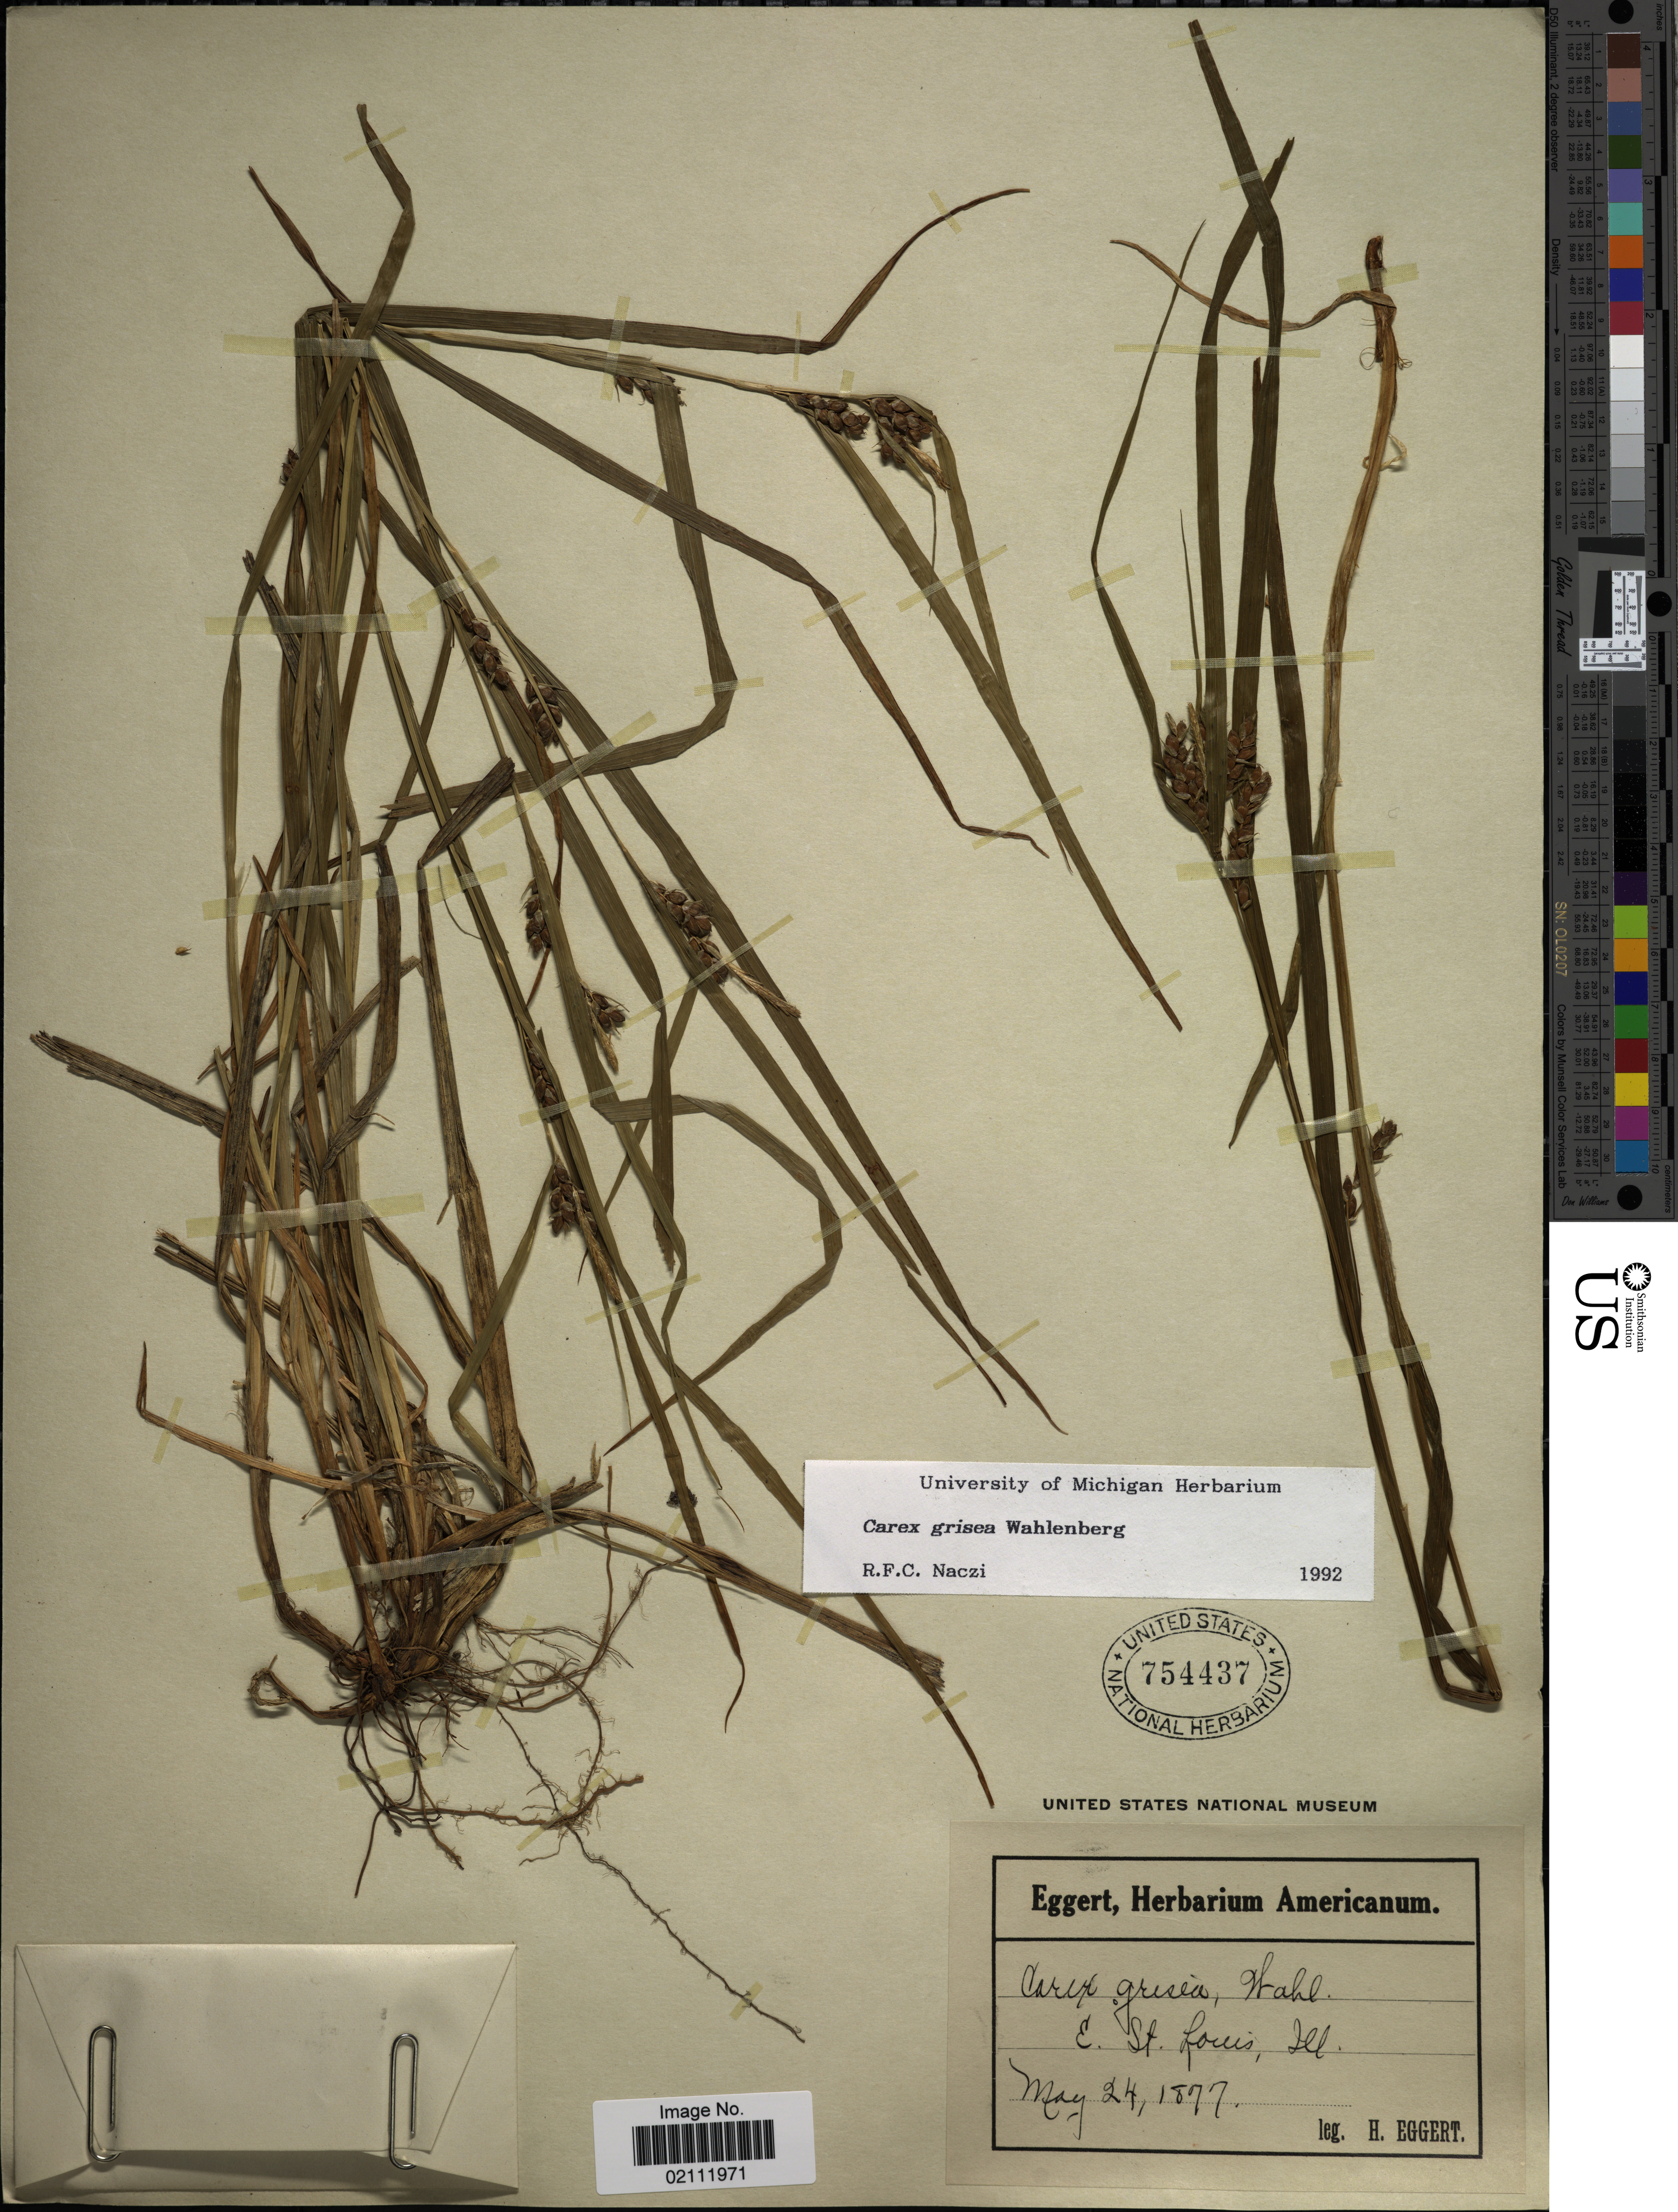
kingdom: Plantae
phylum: Tracheophyta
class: Liliopsida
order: Poales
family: Cyperaceae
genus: Carex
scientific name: Carex grisea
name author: Wahlenb.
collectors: H. Eggert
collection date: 1877-05-24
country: United States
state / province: Illinois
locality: E. St. Louis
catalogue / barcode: US 754437